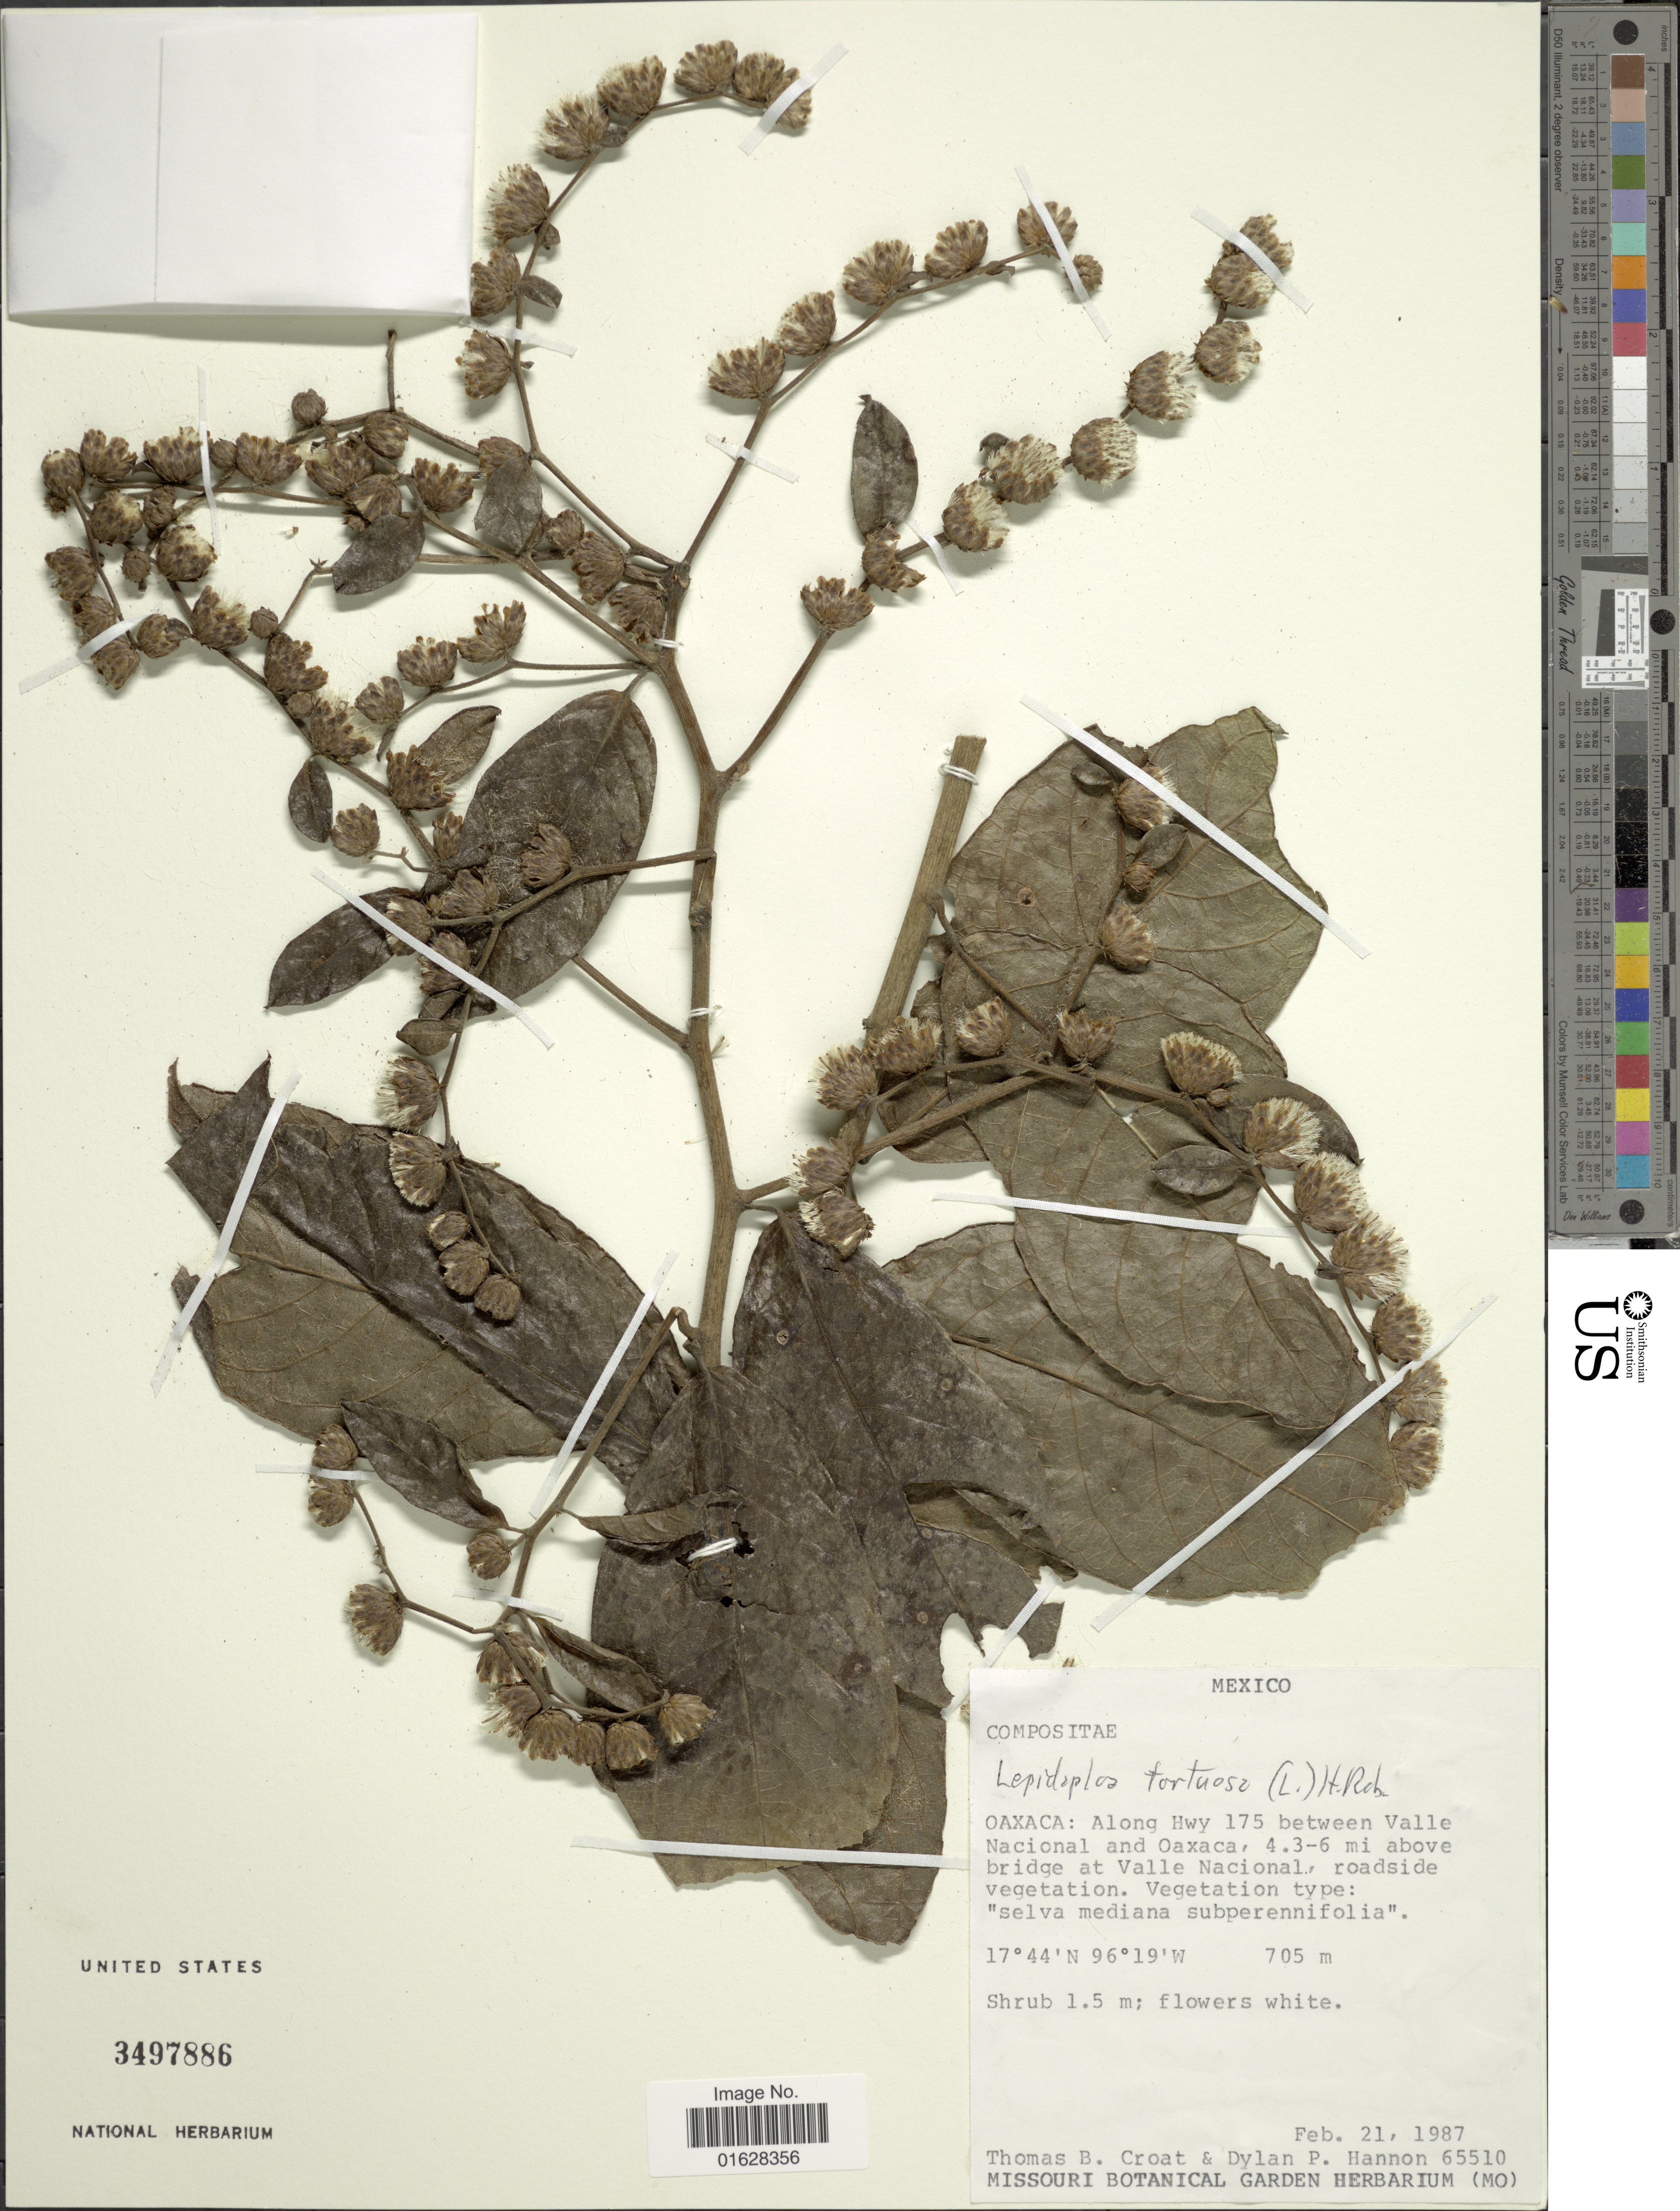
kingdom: Plantae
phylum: Tracheophyta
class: Magnoliopsida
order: Asterales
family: Asteraceae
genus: Lepidaploa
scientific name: Lepidaploa tortuosa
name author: (L.) H. Rob.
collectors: T. B. Croat & D. Hannon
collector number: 65510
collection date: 1987-02-21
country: Mexico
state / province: Oaxaca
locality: Oaxaca, along Hwy 175 between Valle Nacional and Oaxaca, 4.3-6 mi above bridge at Valle Nacional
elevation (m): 705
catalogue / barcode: US 3497886